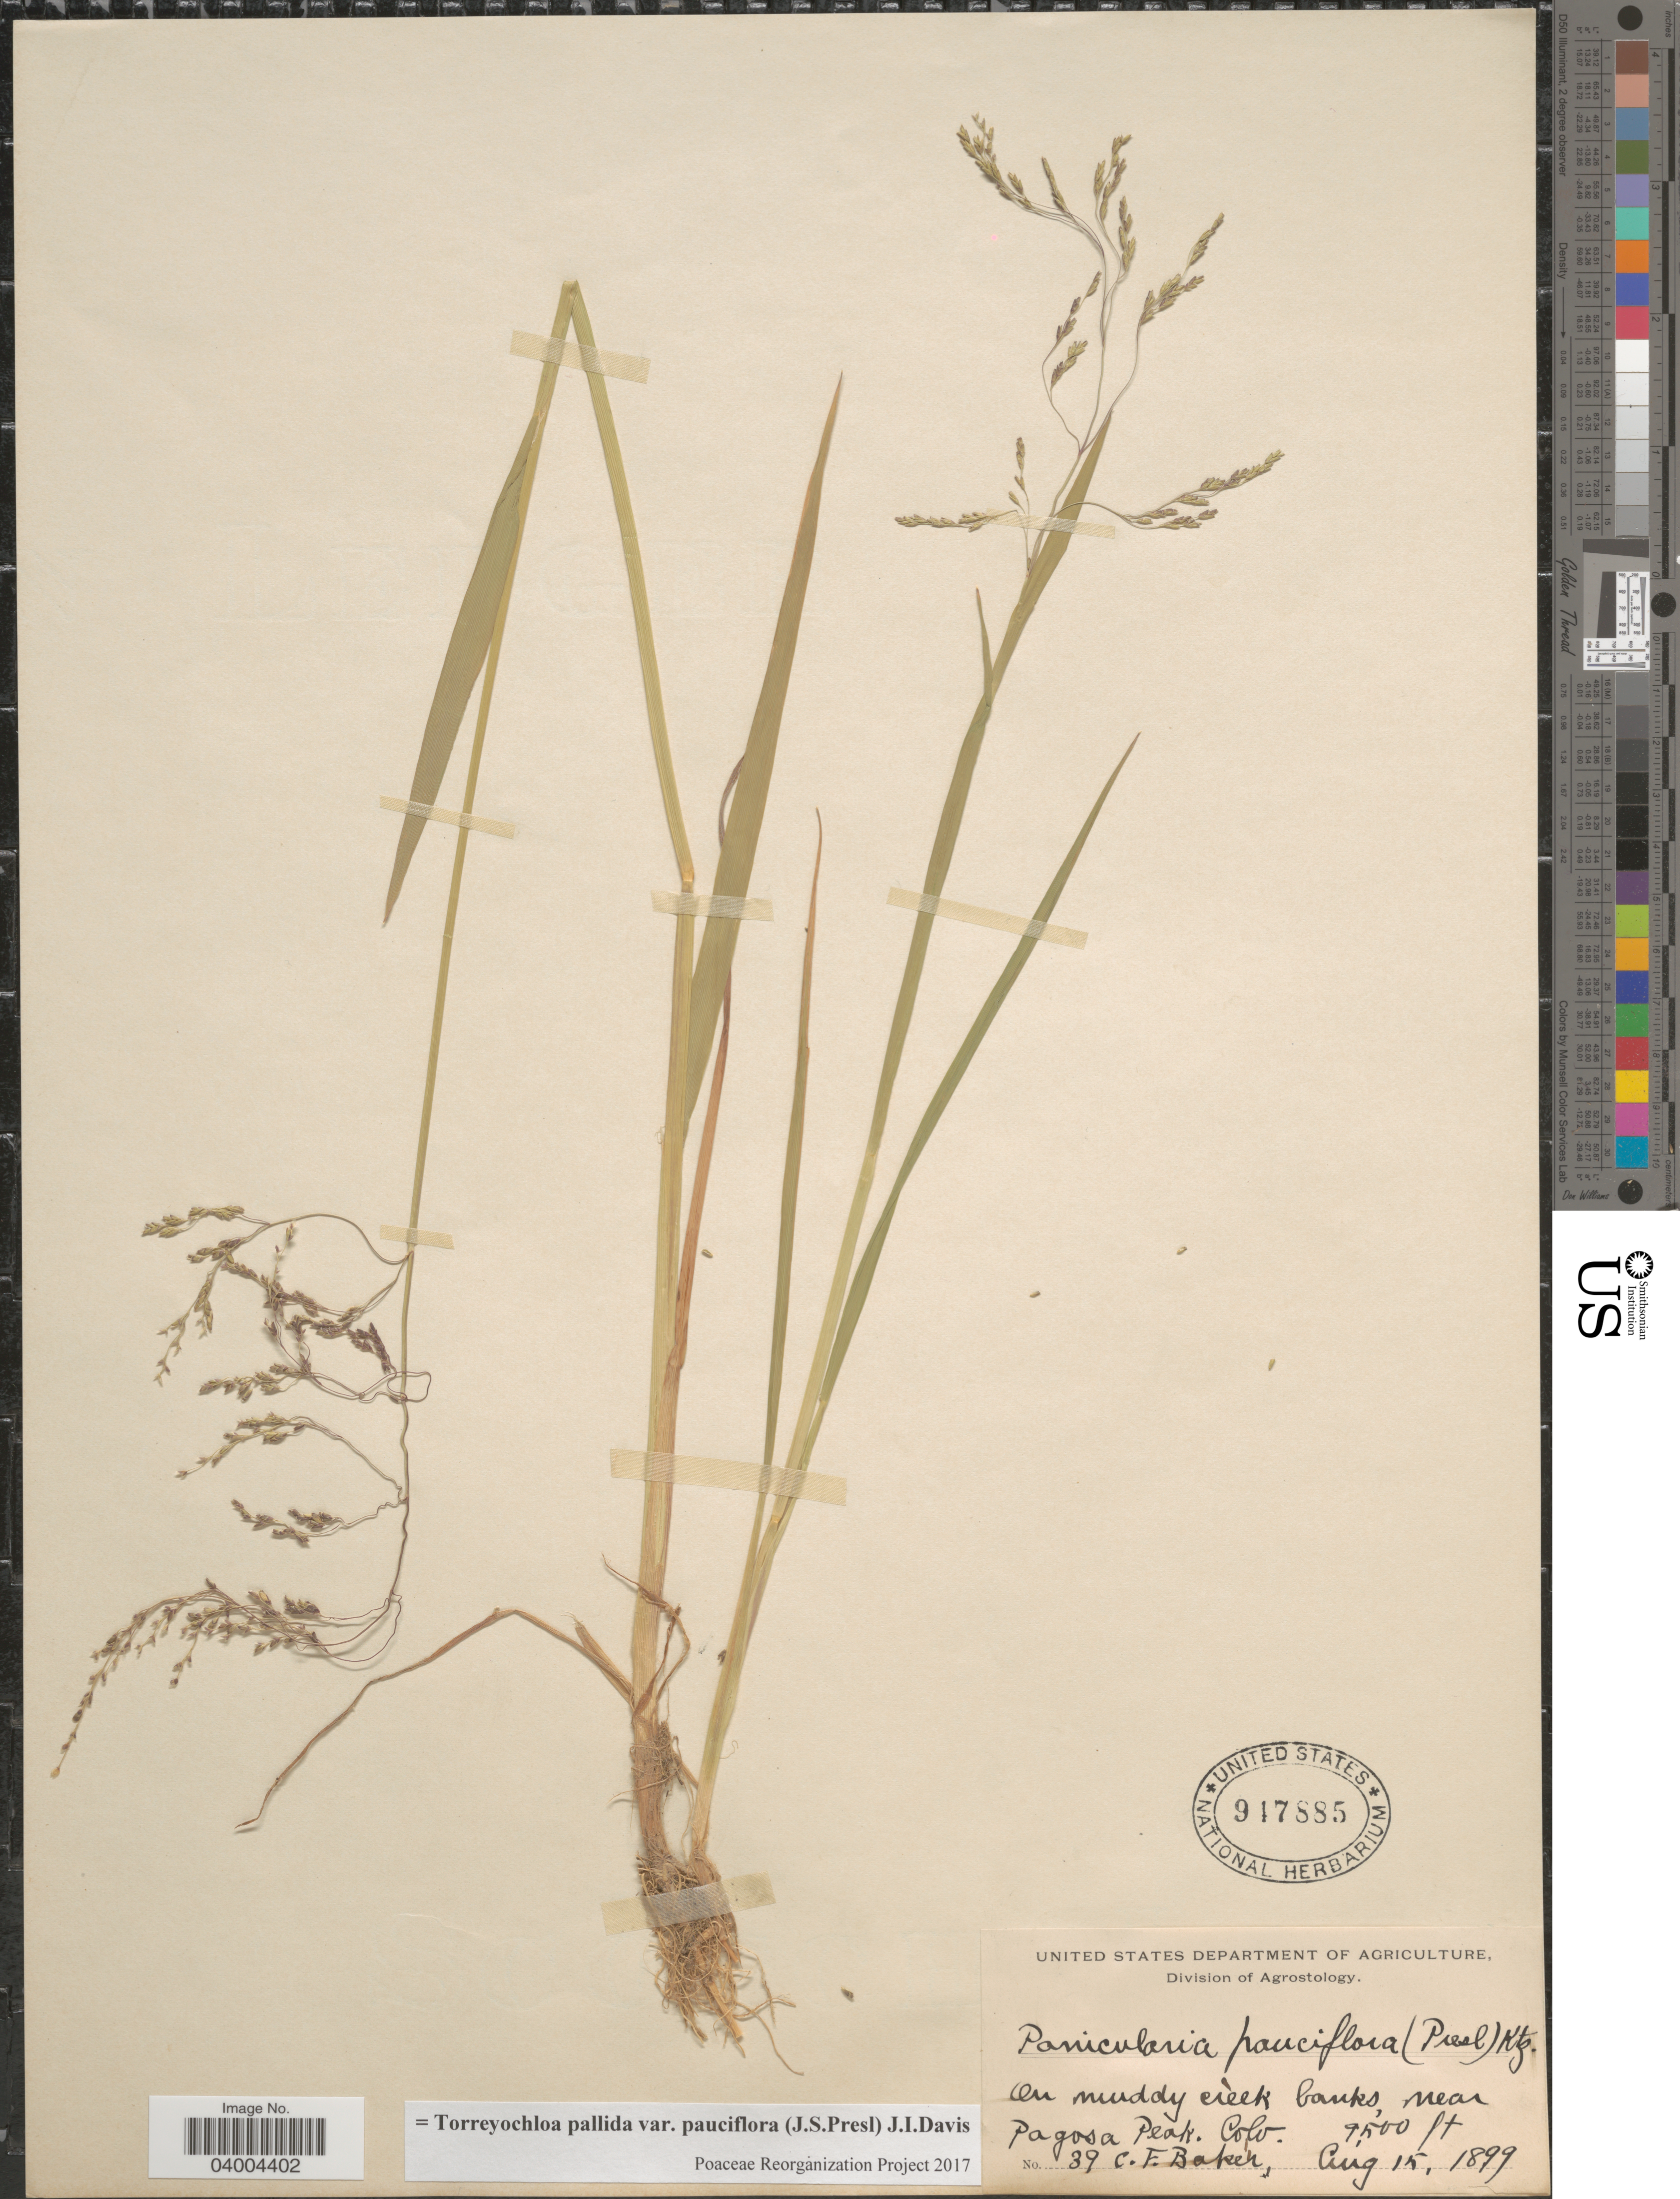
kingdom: Plantae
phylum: Tracheophyta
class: Liliopsida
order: Poales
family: Poaceae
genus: Torreyochloa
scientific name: Torreyochloa pallida var. pauciflora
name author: (J. Presl) J.I. Davis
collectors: C. F. Baker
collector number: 39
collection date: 1899-08-15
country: United States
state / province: Colorado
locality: On muddy creek banks, near Pagosa Peak.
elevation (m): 2896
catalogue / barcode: US 947885